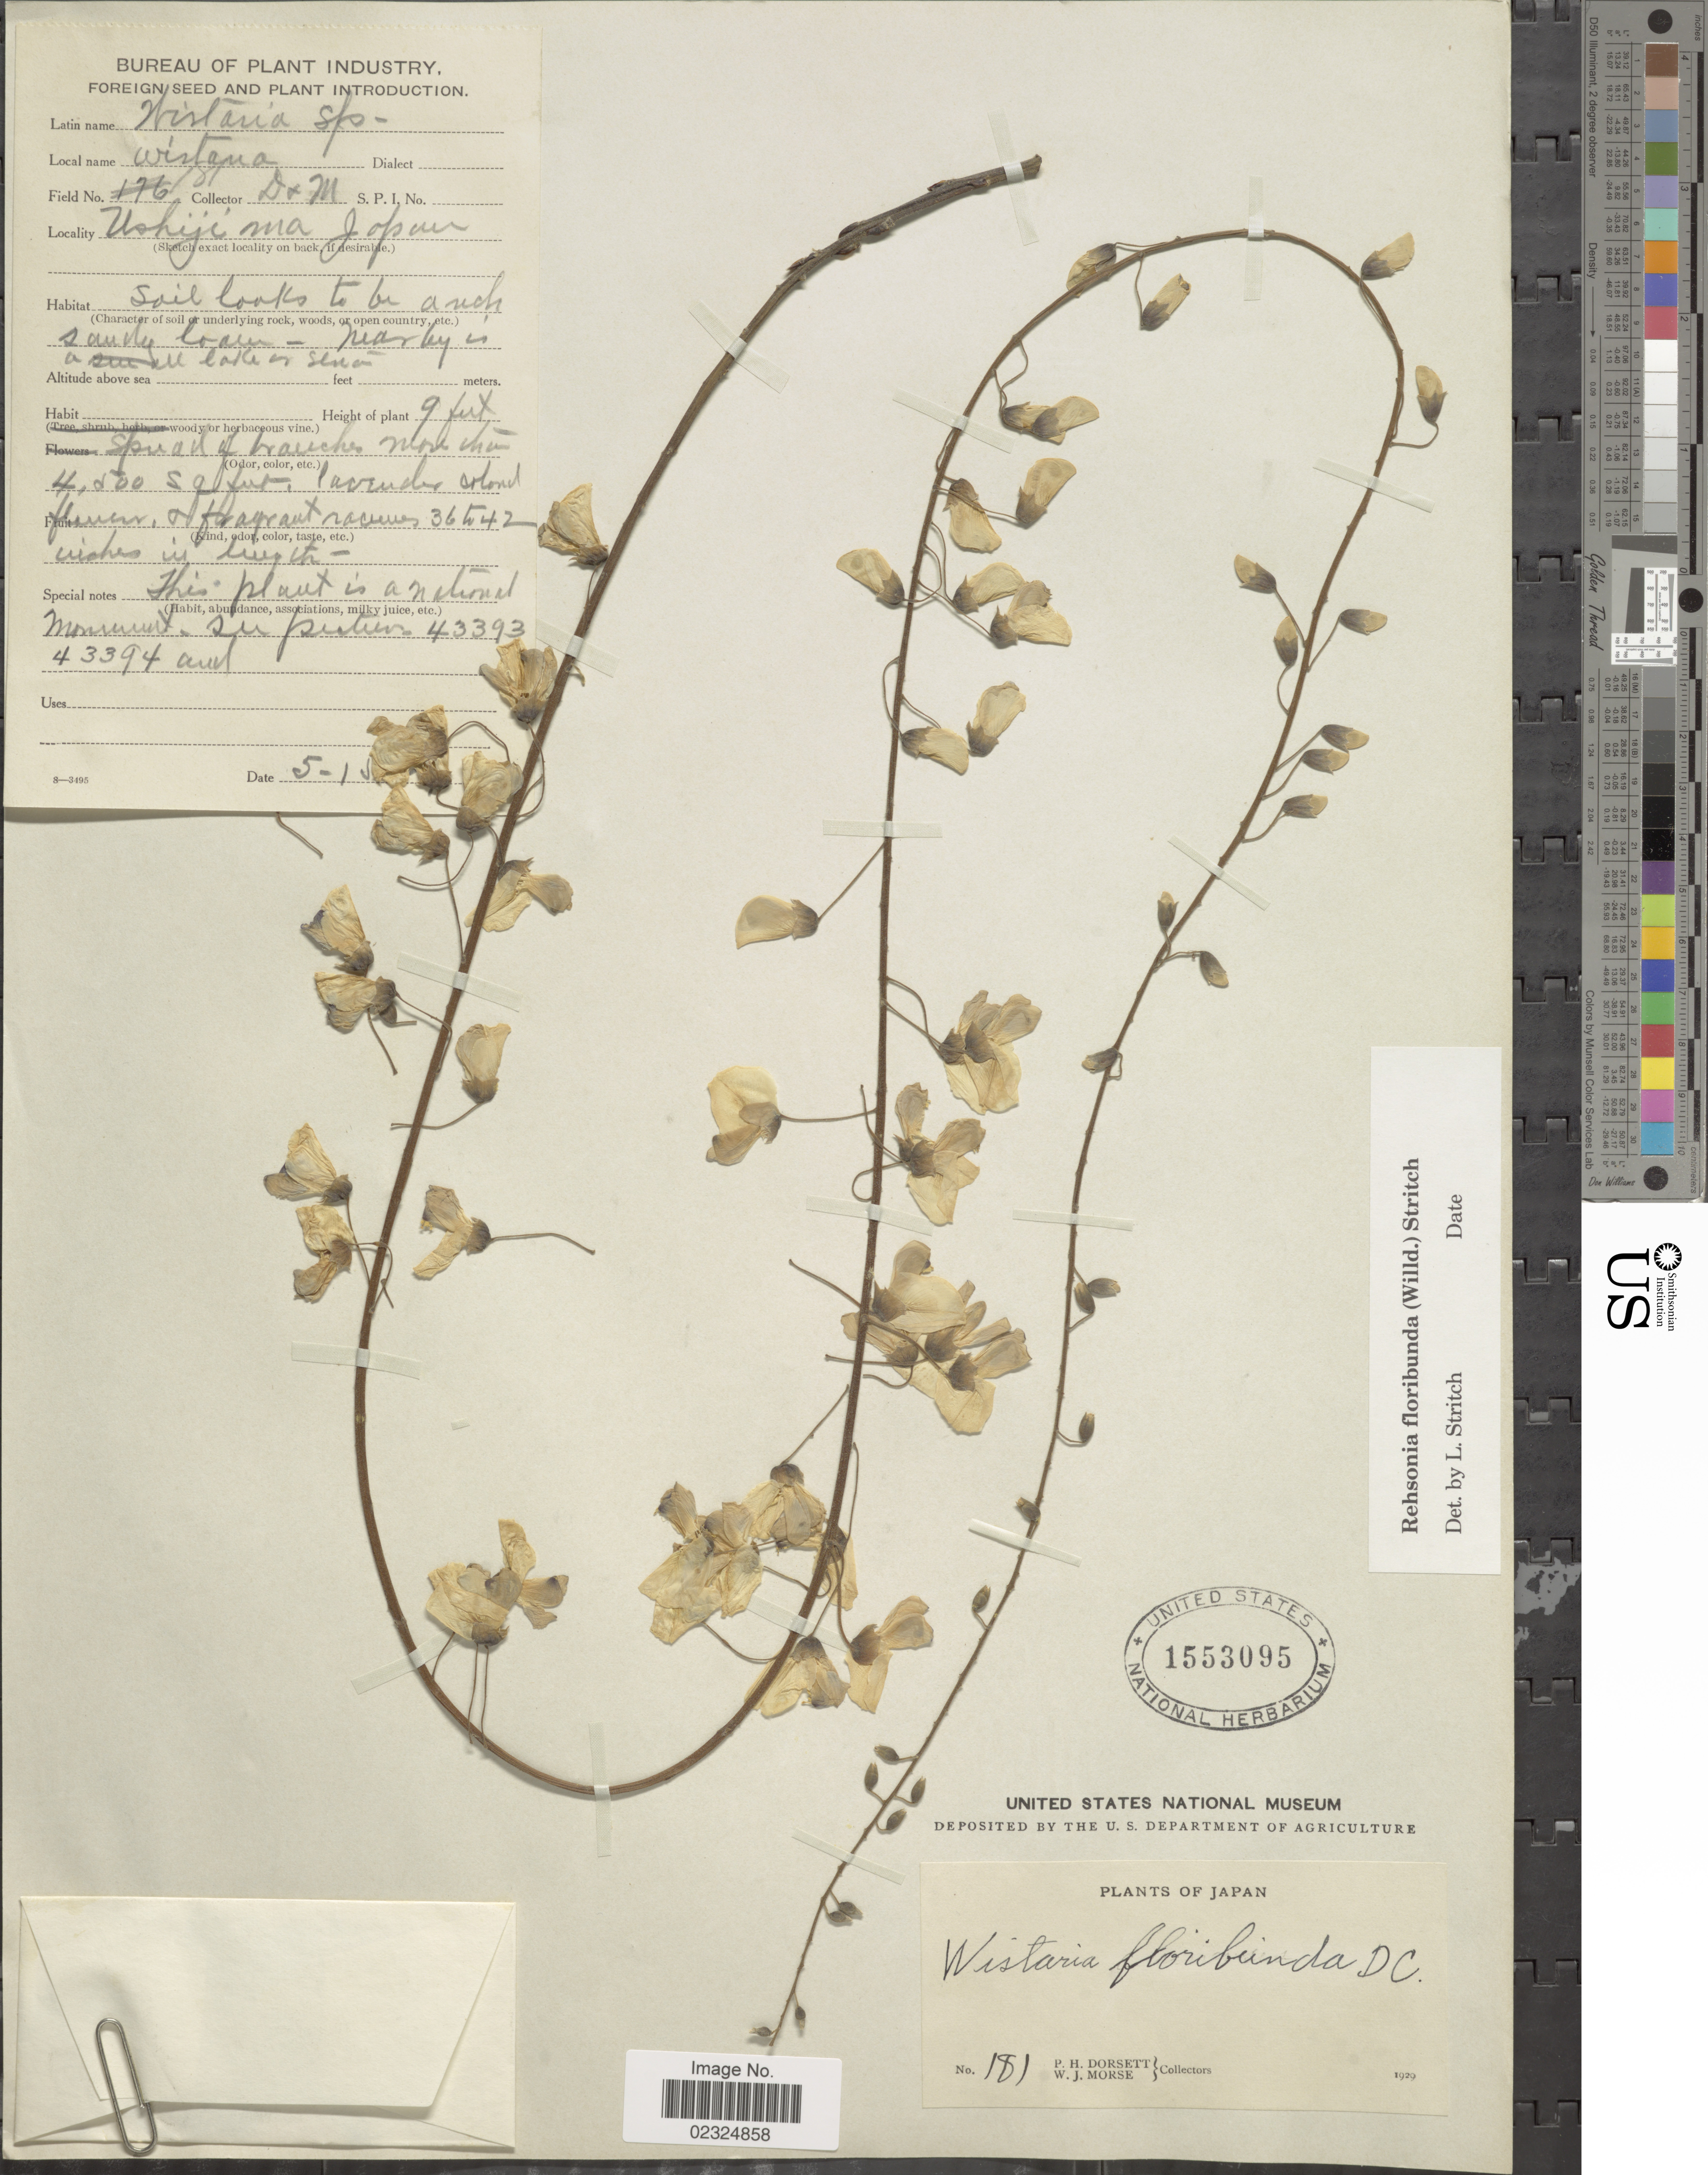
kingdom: Plantae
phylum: Tracheophyta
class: Magnoliopsida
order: Fabales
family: Fabaceae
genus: Wisteria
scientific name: Wisteria floribunda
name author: (Willd.) DC.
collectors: P. H. Dorsett & W. J. Morse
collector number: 181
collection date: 1929-05-15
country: Japan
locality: Ushijima.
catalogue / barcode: US 1553095